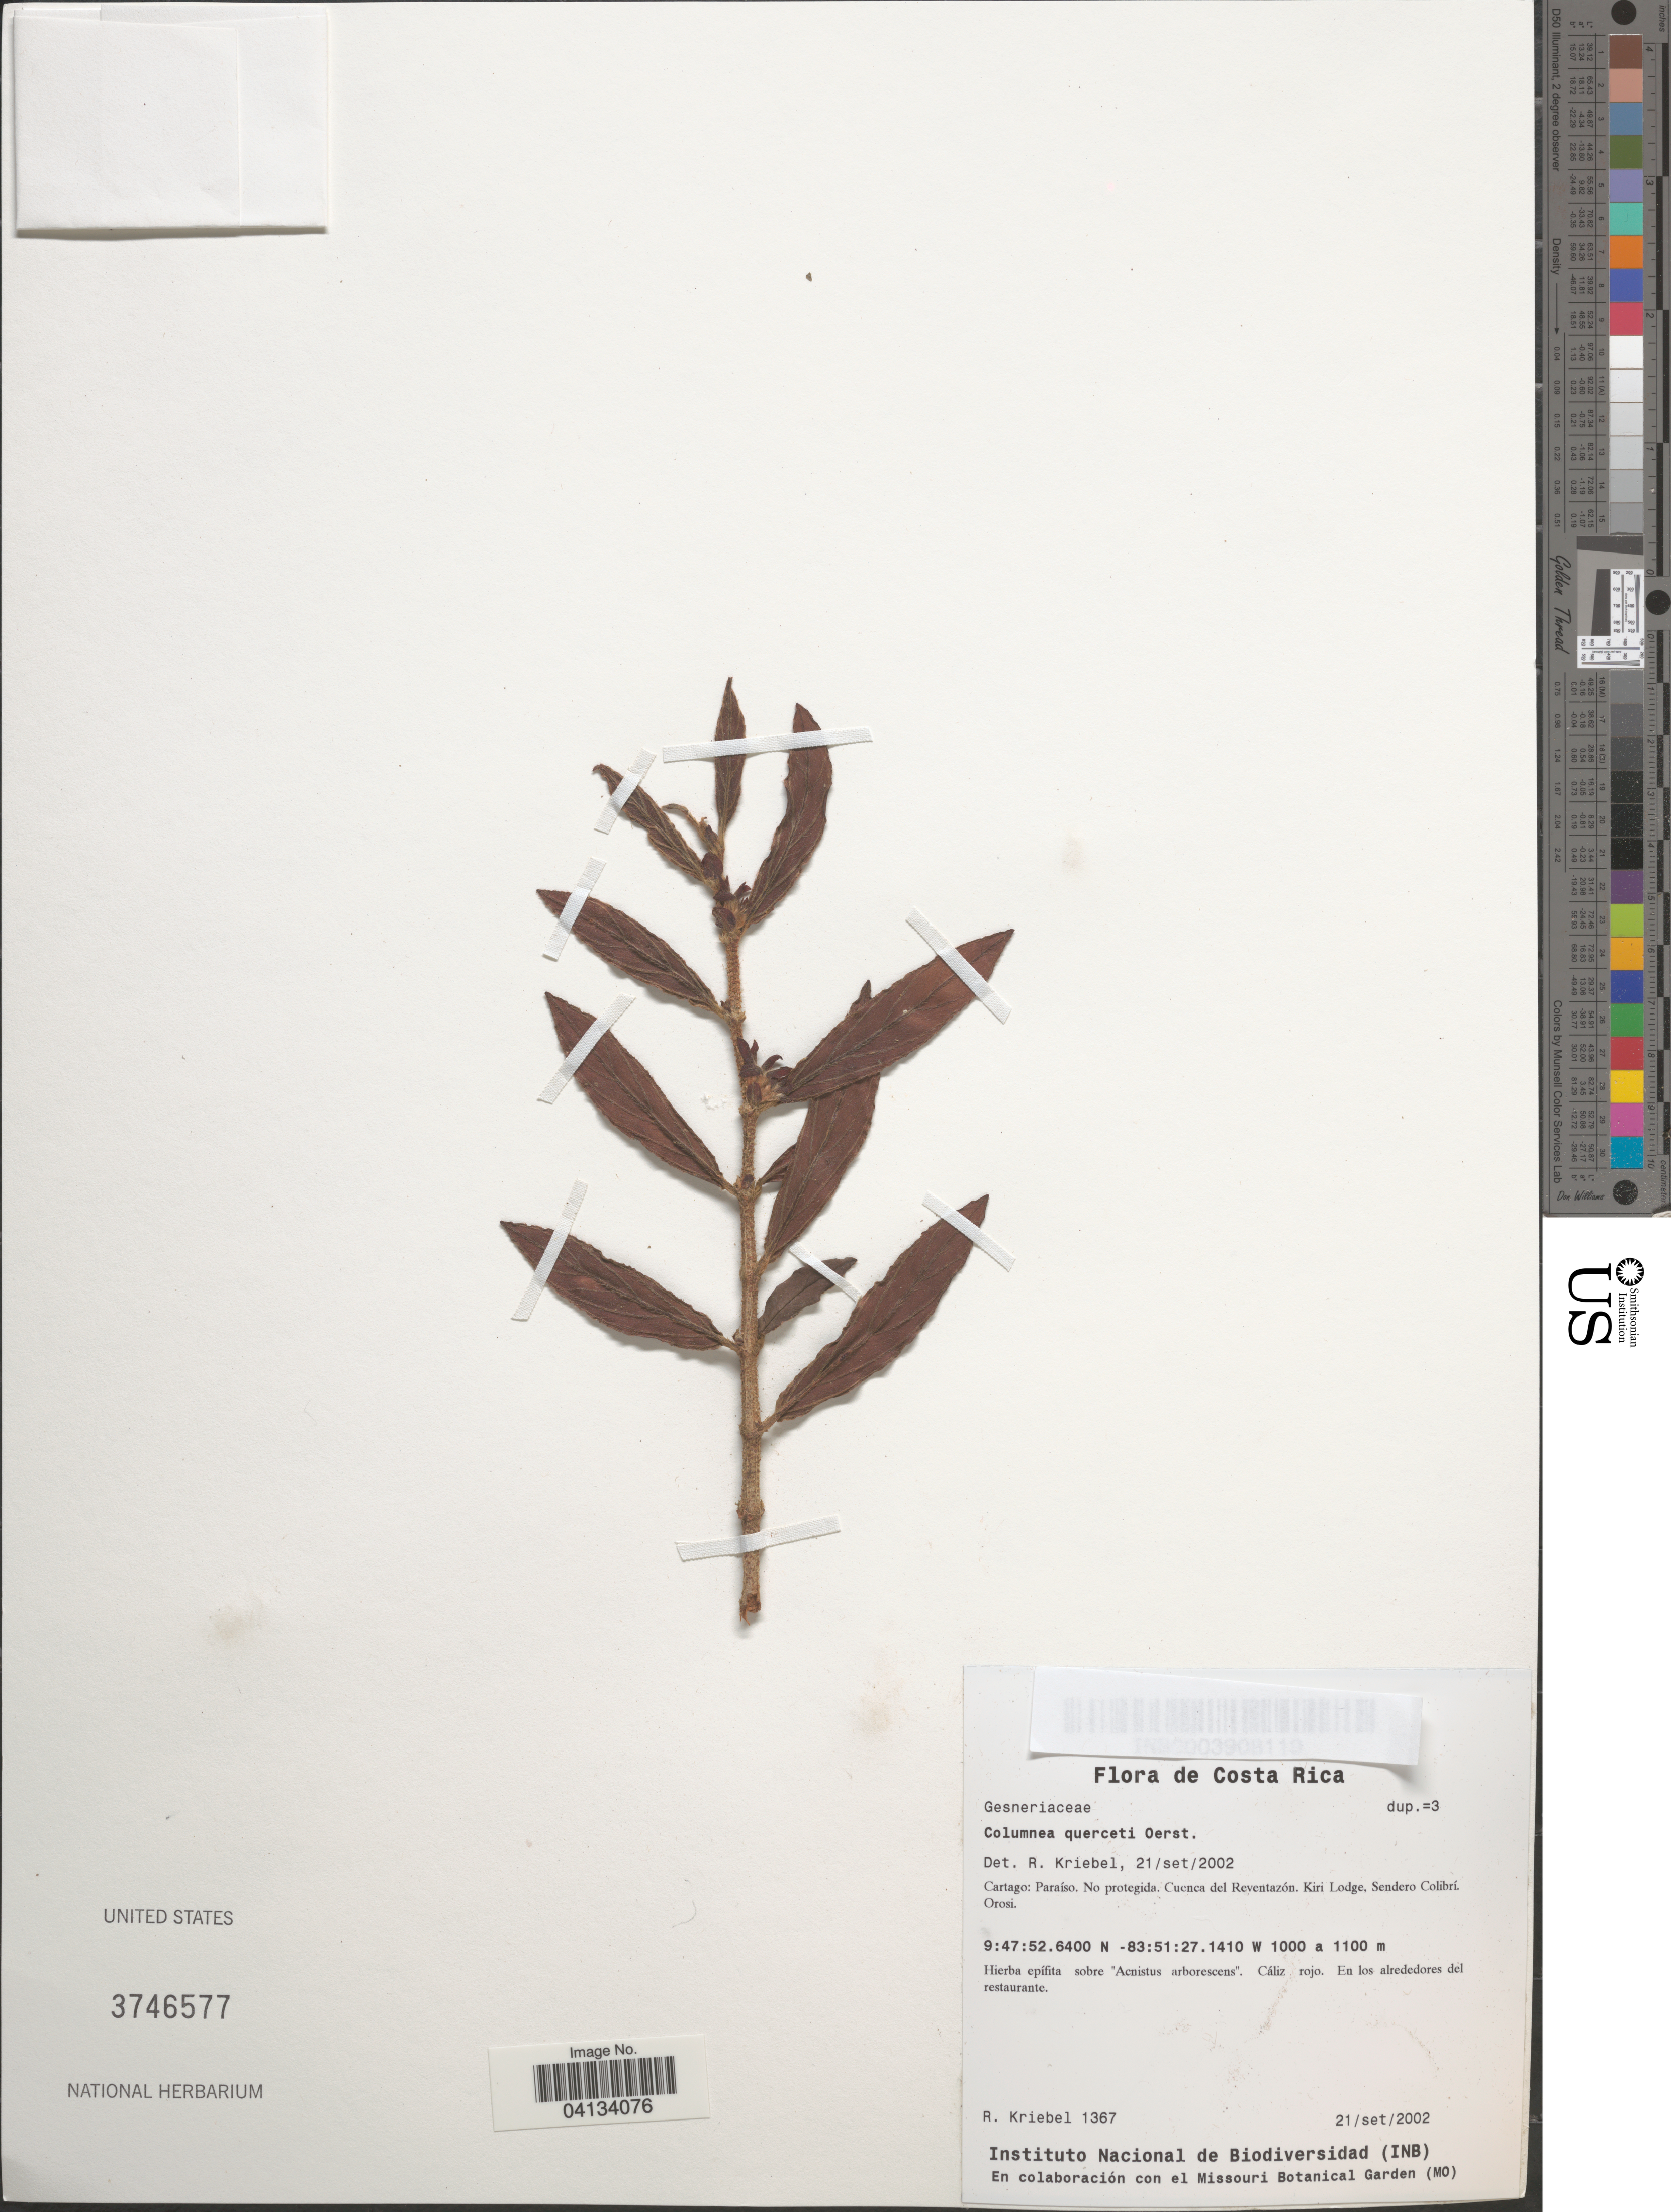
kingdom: Plantae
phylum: Tracheophyta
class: Magnoliopsida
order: Lamiales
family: Gesneriaceae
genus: Columnea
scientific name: Columnea querceti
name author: Oerst.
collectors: R. Kriebel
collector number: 1367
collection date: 2002-09-21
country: Costa Rica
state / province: Cartago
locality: Paraíso. Cuenca del Reventazón. Kiri Lodge, Sendero Colibrí. Orosi.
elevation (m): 1000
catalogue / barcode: US 3746577